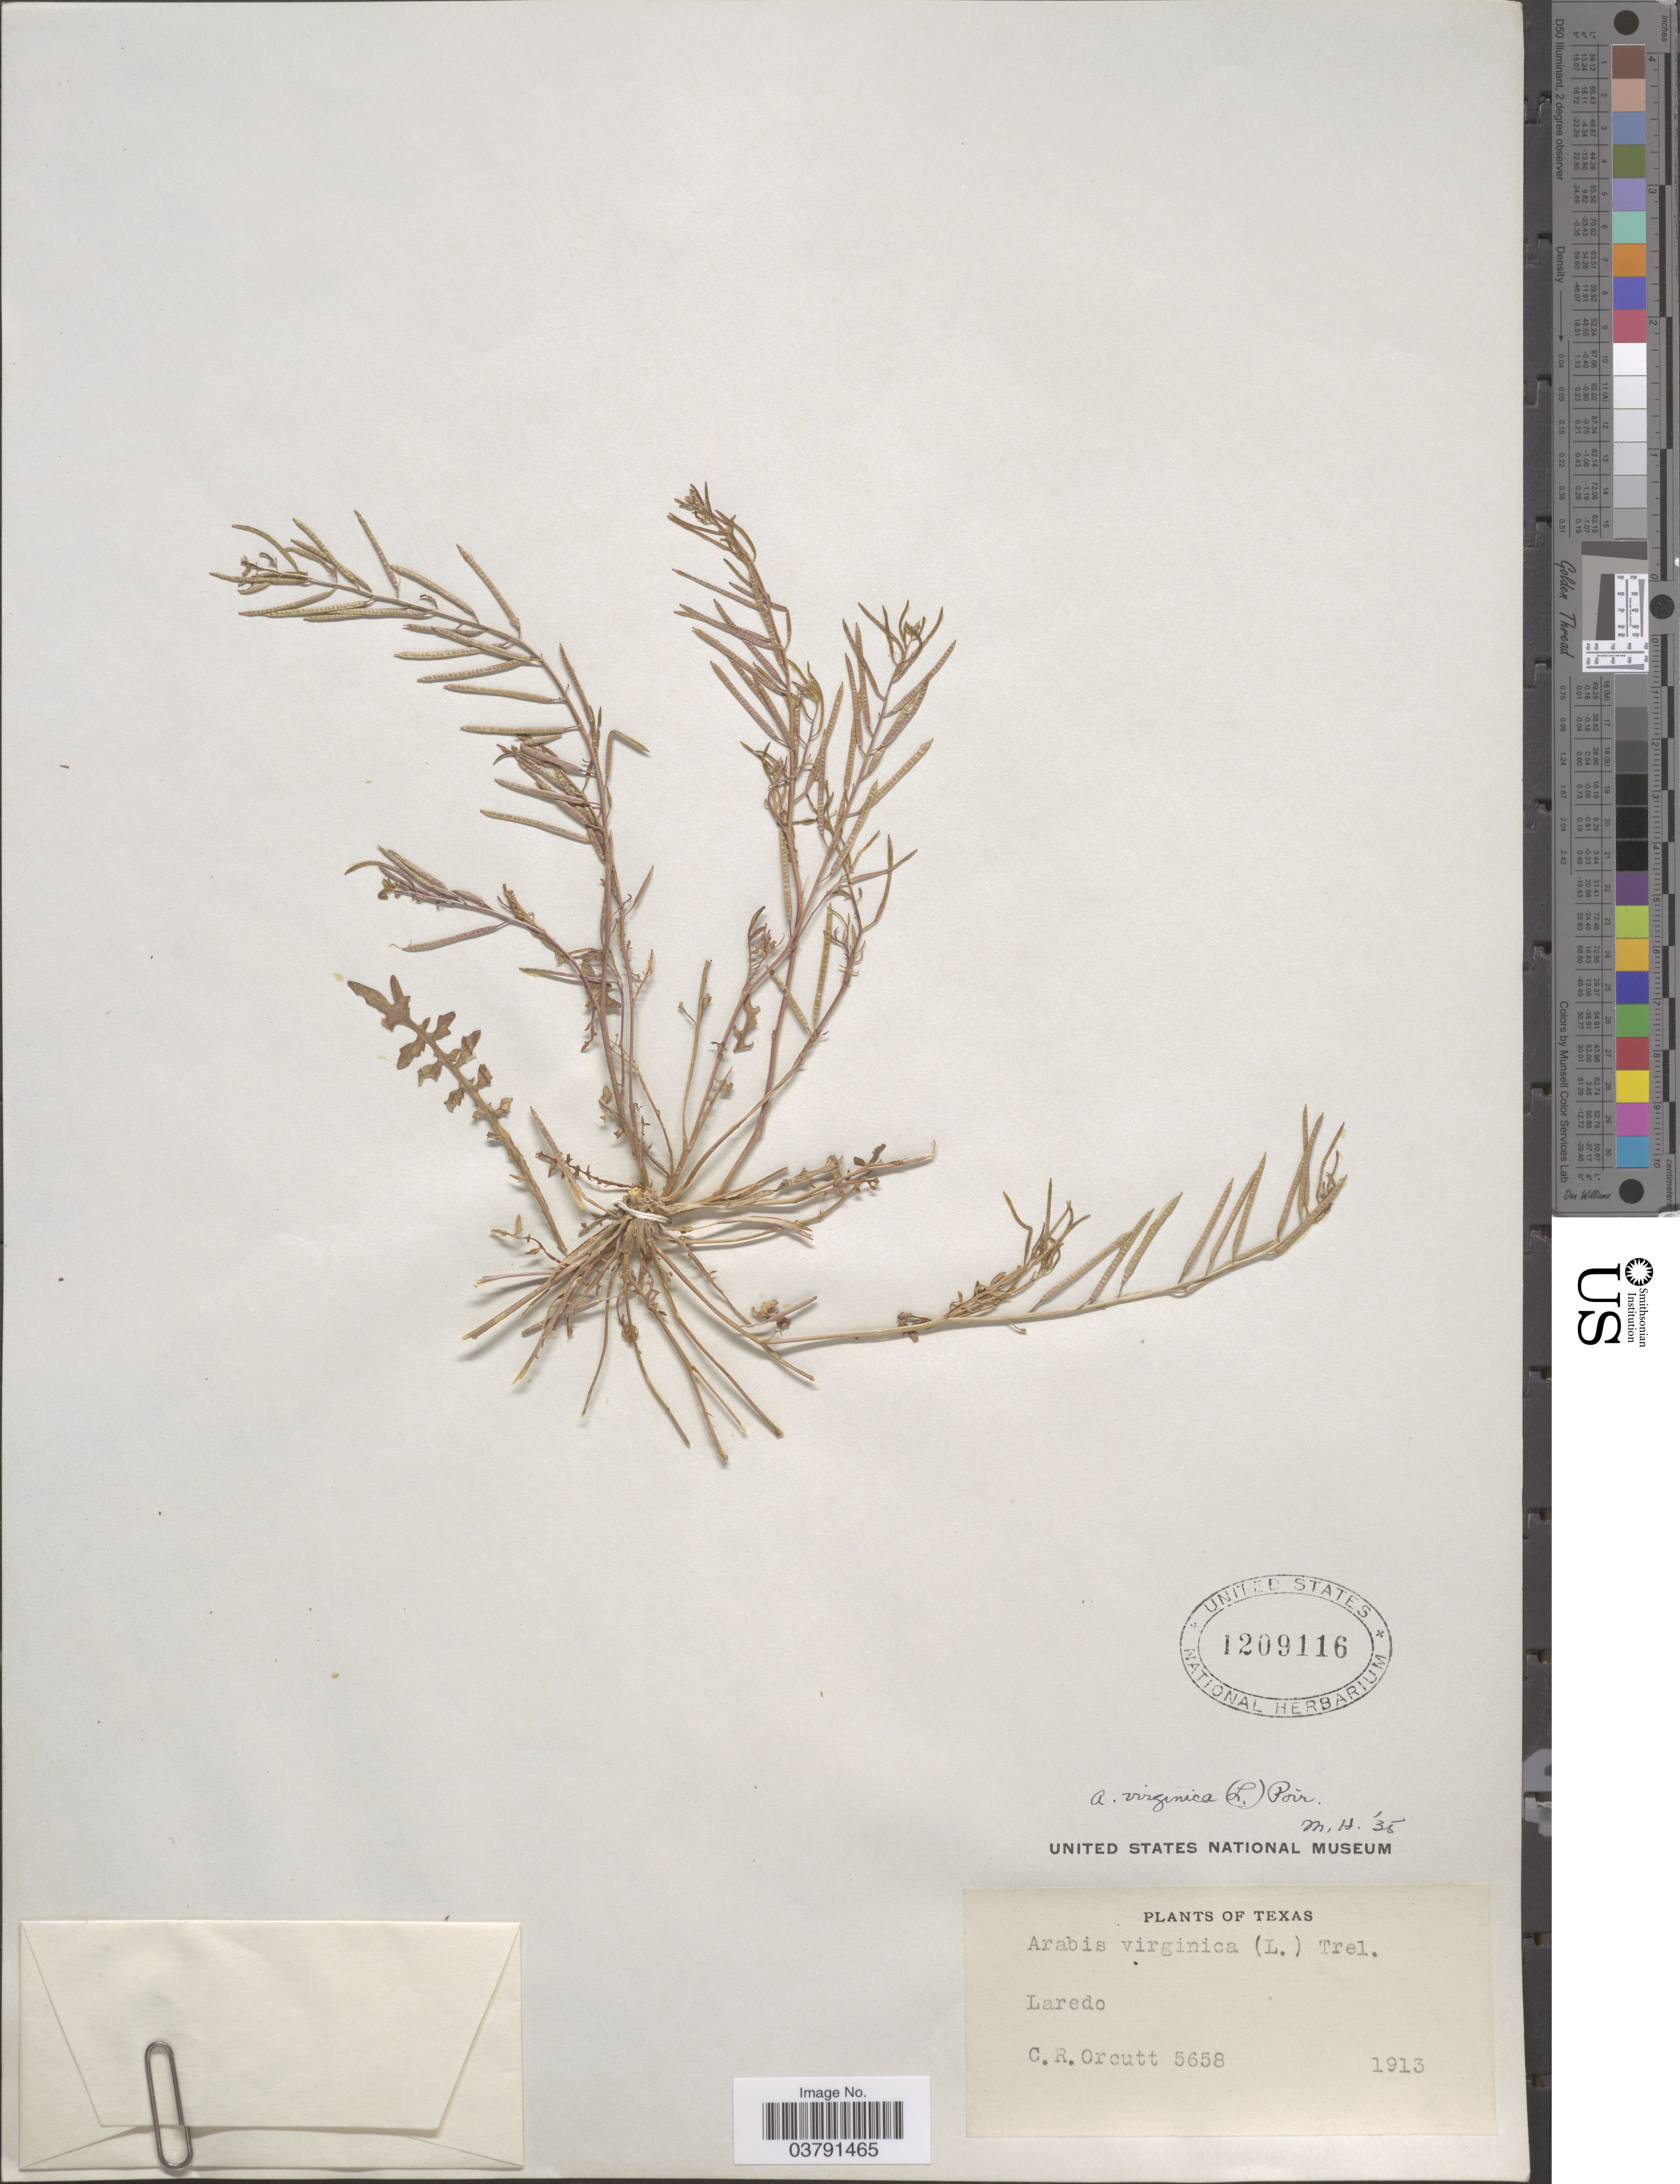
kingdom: Plantae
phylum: Tracheophyta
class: Magnoliopsida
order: Brassicales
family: Brassicaceae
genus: Planodes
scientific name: Planodes virginicum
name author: (L.) Greene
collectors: C. R. Orcutt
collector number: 5658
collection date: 1913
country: United States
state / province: Texas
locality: Laredo.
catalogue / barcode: US 1209116